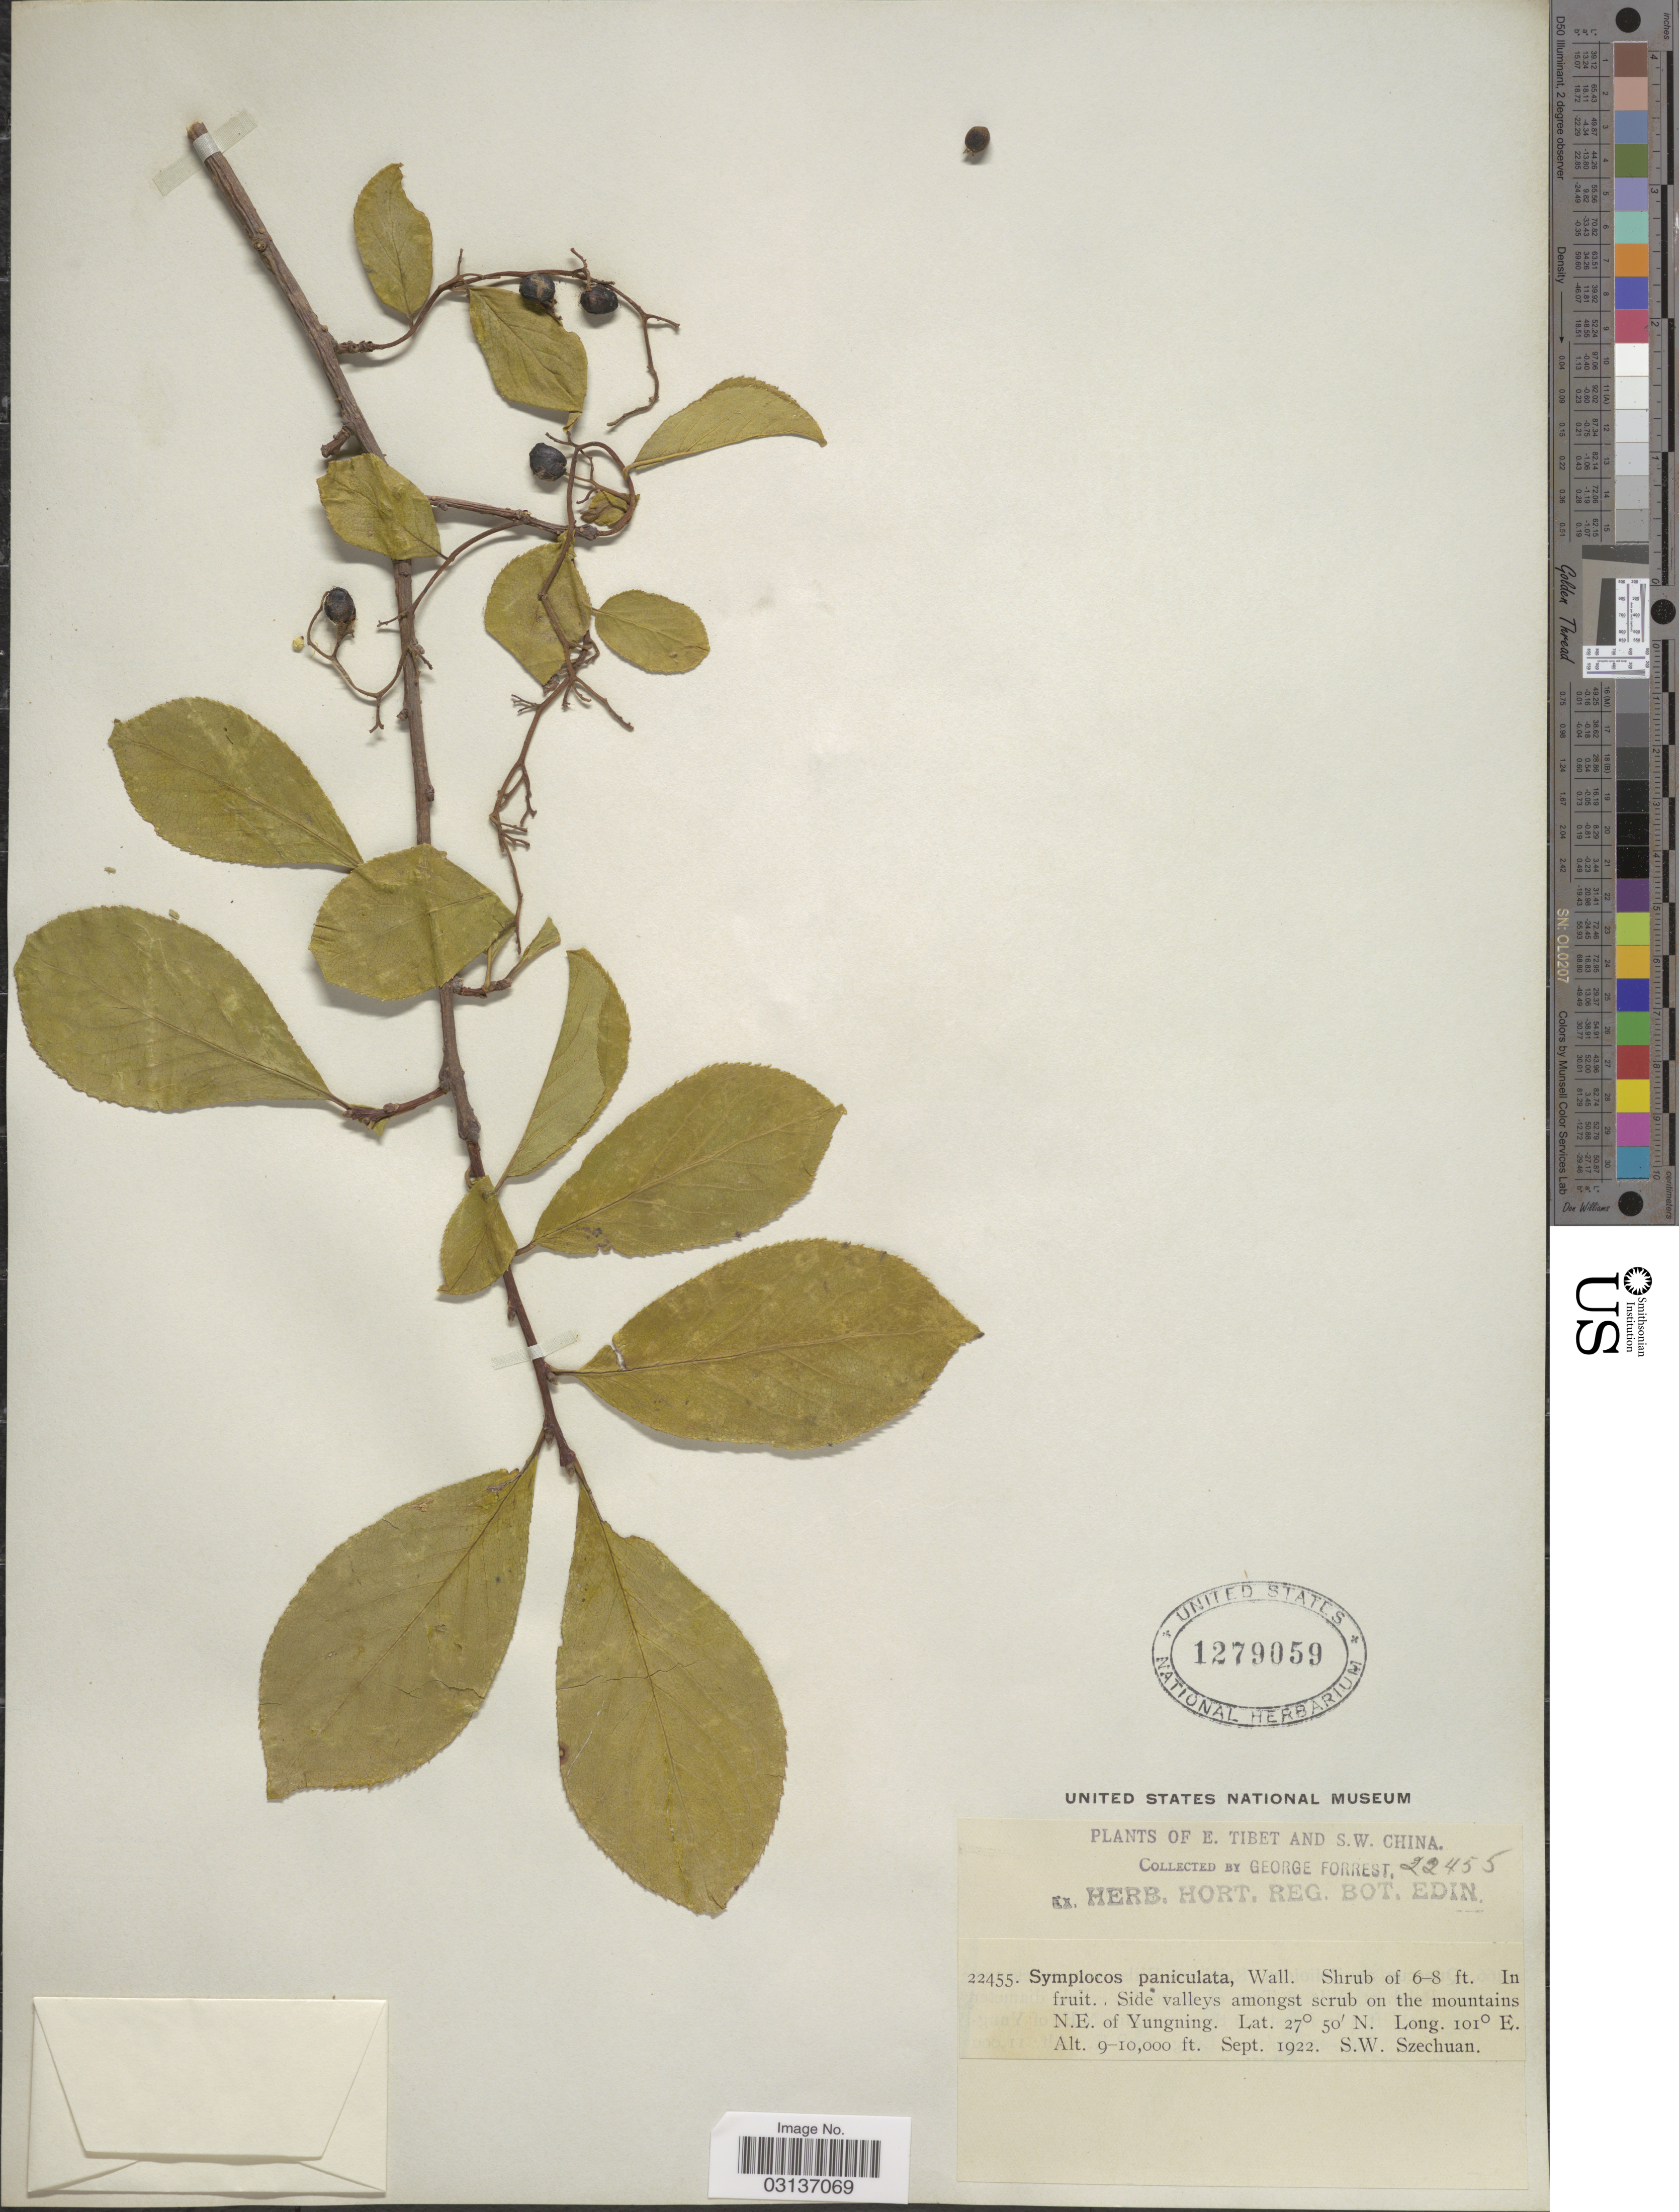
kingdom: Plantae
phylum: Tracheophyta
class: Magnoliopsida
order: Ericales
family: Symplocaceae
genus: Symplocos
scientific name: Symplocos paniculata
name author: Miq.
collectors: G. Forrest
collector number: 22455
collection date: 1922-09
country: China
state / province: Sichuan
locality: S. W. China. Side valleys amongst scrub on the mountains N. E. of Yungning. S. W. Szechuan.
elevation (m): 2743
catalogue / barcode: US 1279059